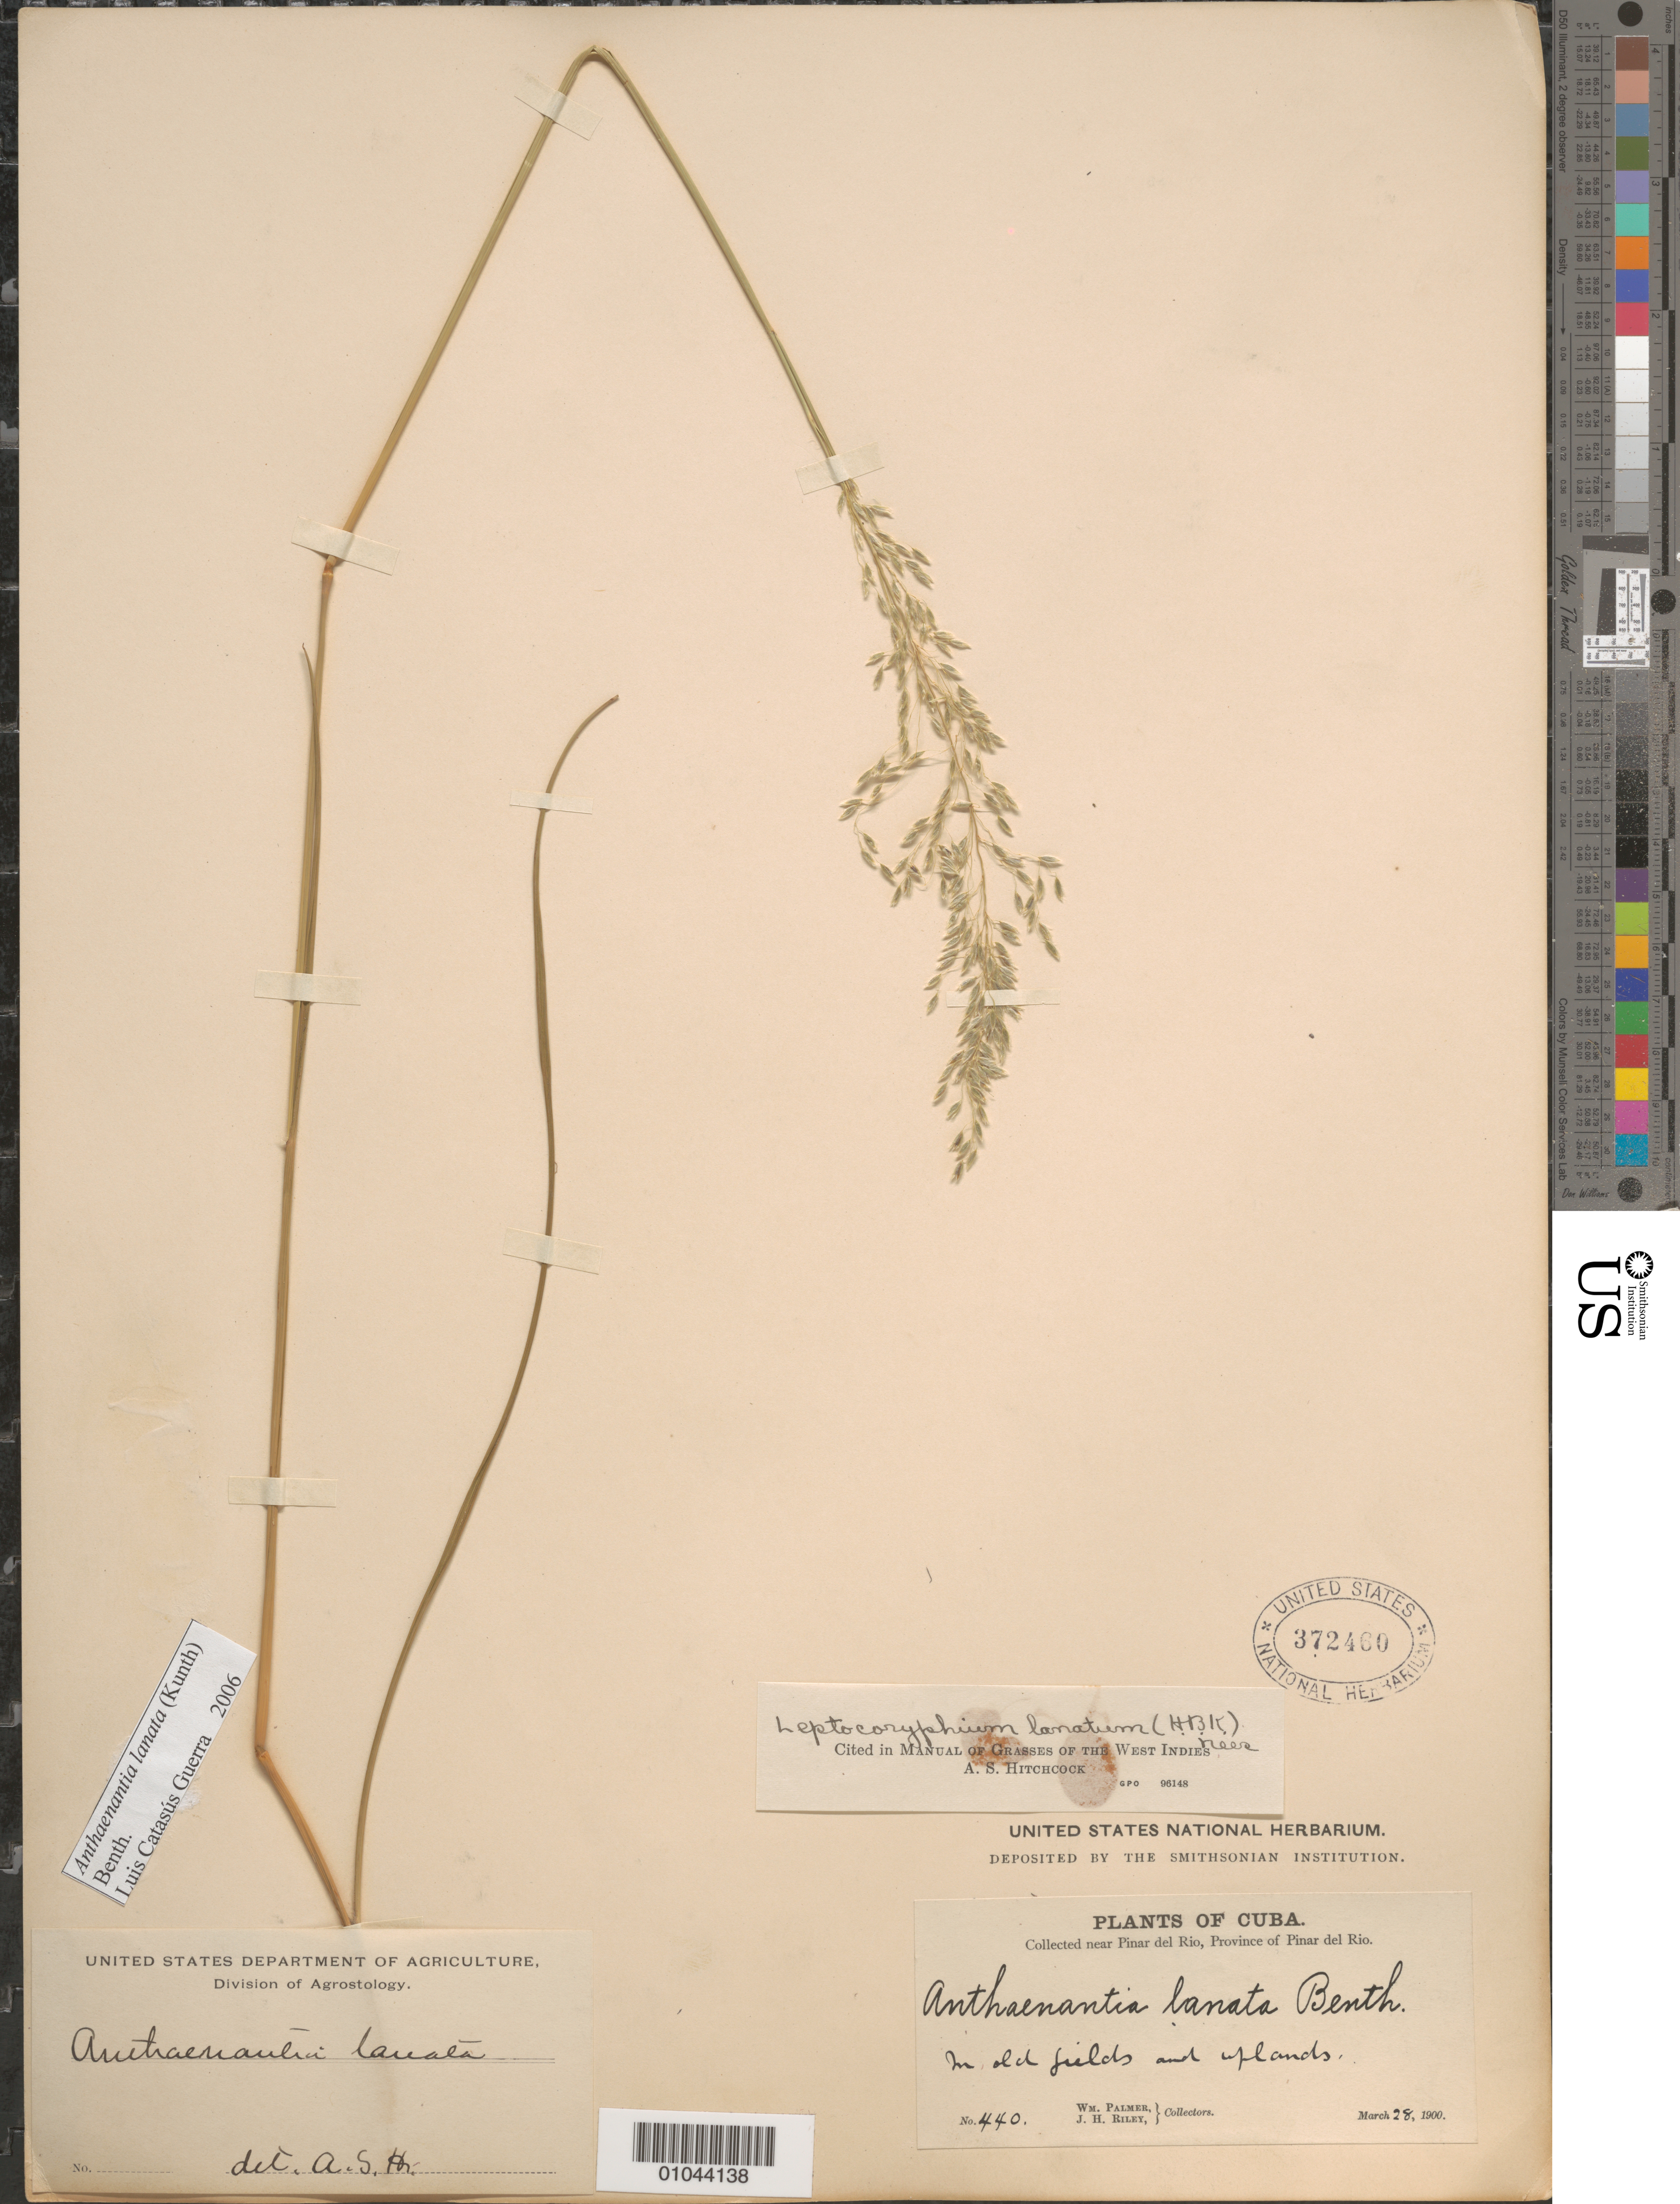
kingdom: Plantae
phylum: Tracheophyta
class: Liliopsida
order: Poales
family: Poaceae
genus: Leptocoryphium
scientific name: Leptocoryphium lanatum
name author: (Kunth) Nees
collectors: W. Palmer & J. H. Riley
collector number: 440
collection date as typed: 28 Mar 1900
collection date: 1900-03-28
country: Cuba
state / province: Pinar del Rio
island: Cuba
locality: near Pinar del Rio, Prov: Pinar del Rio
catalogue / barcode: US 372460